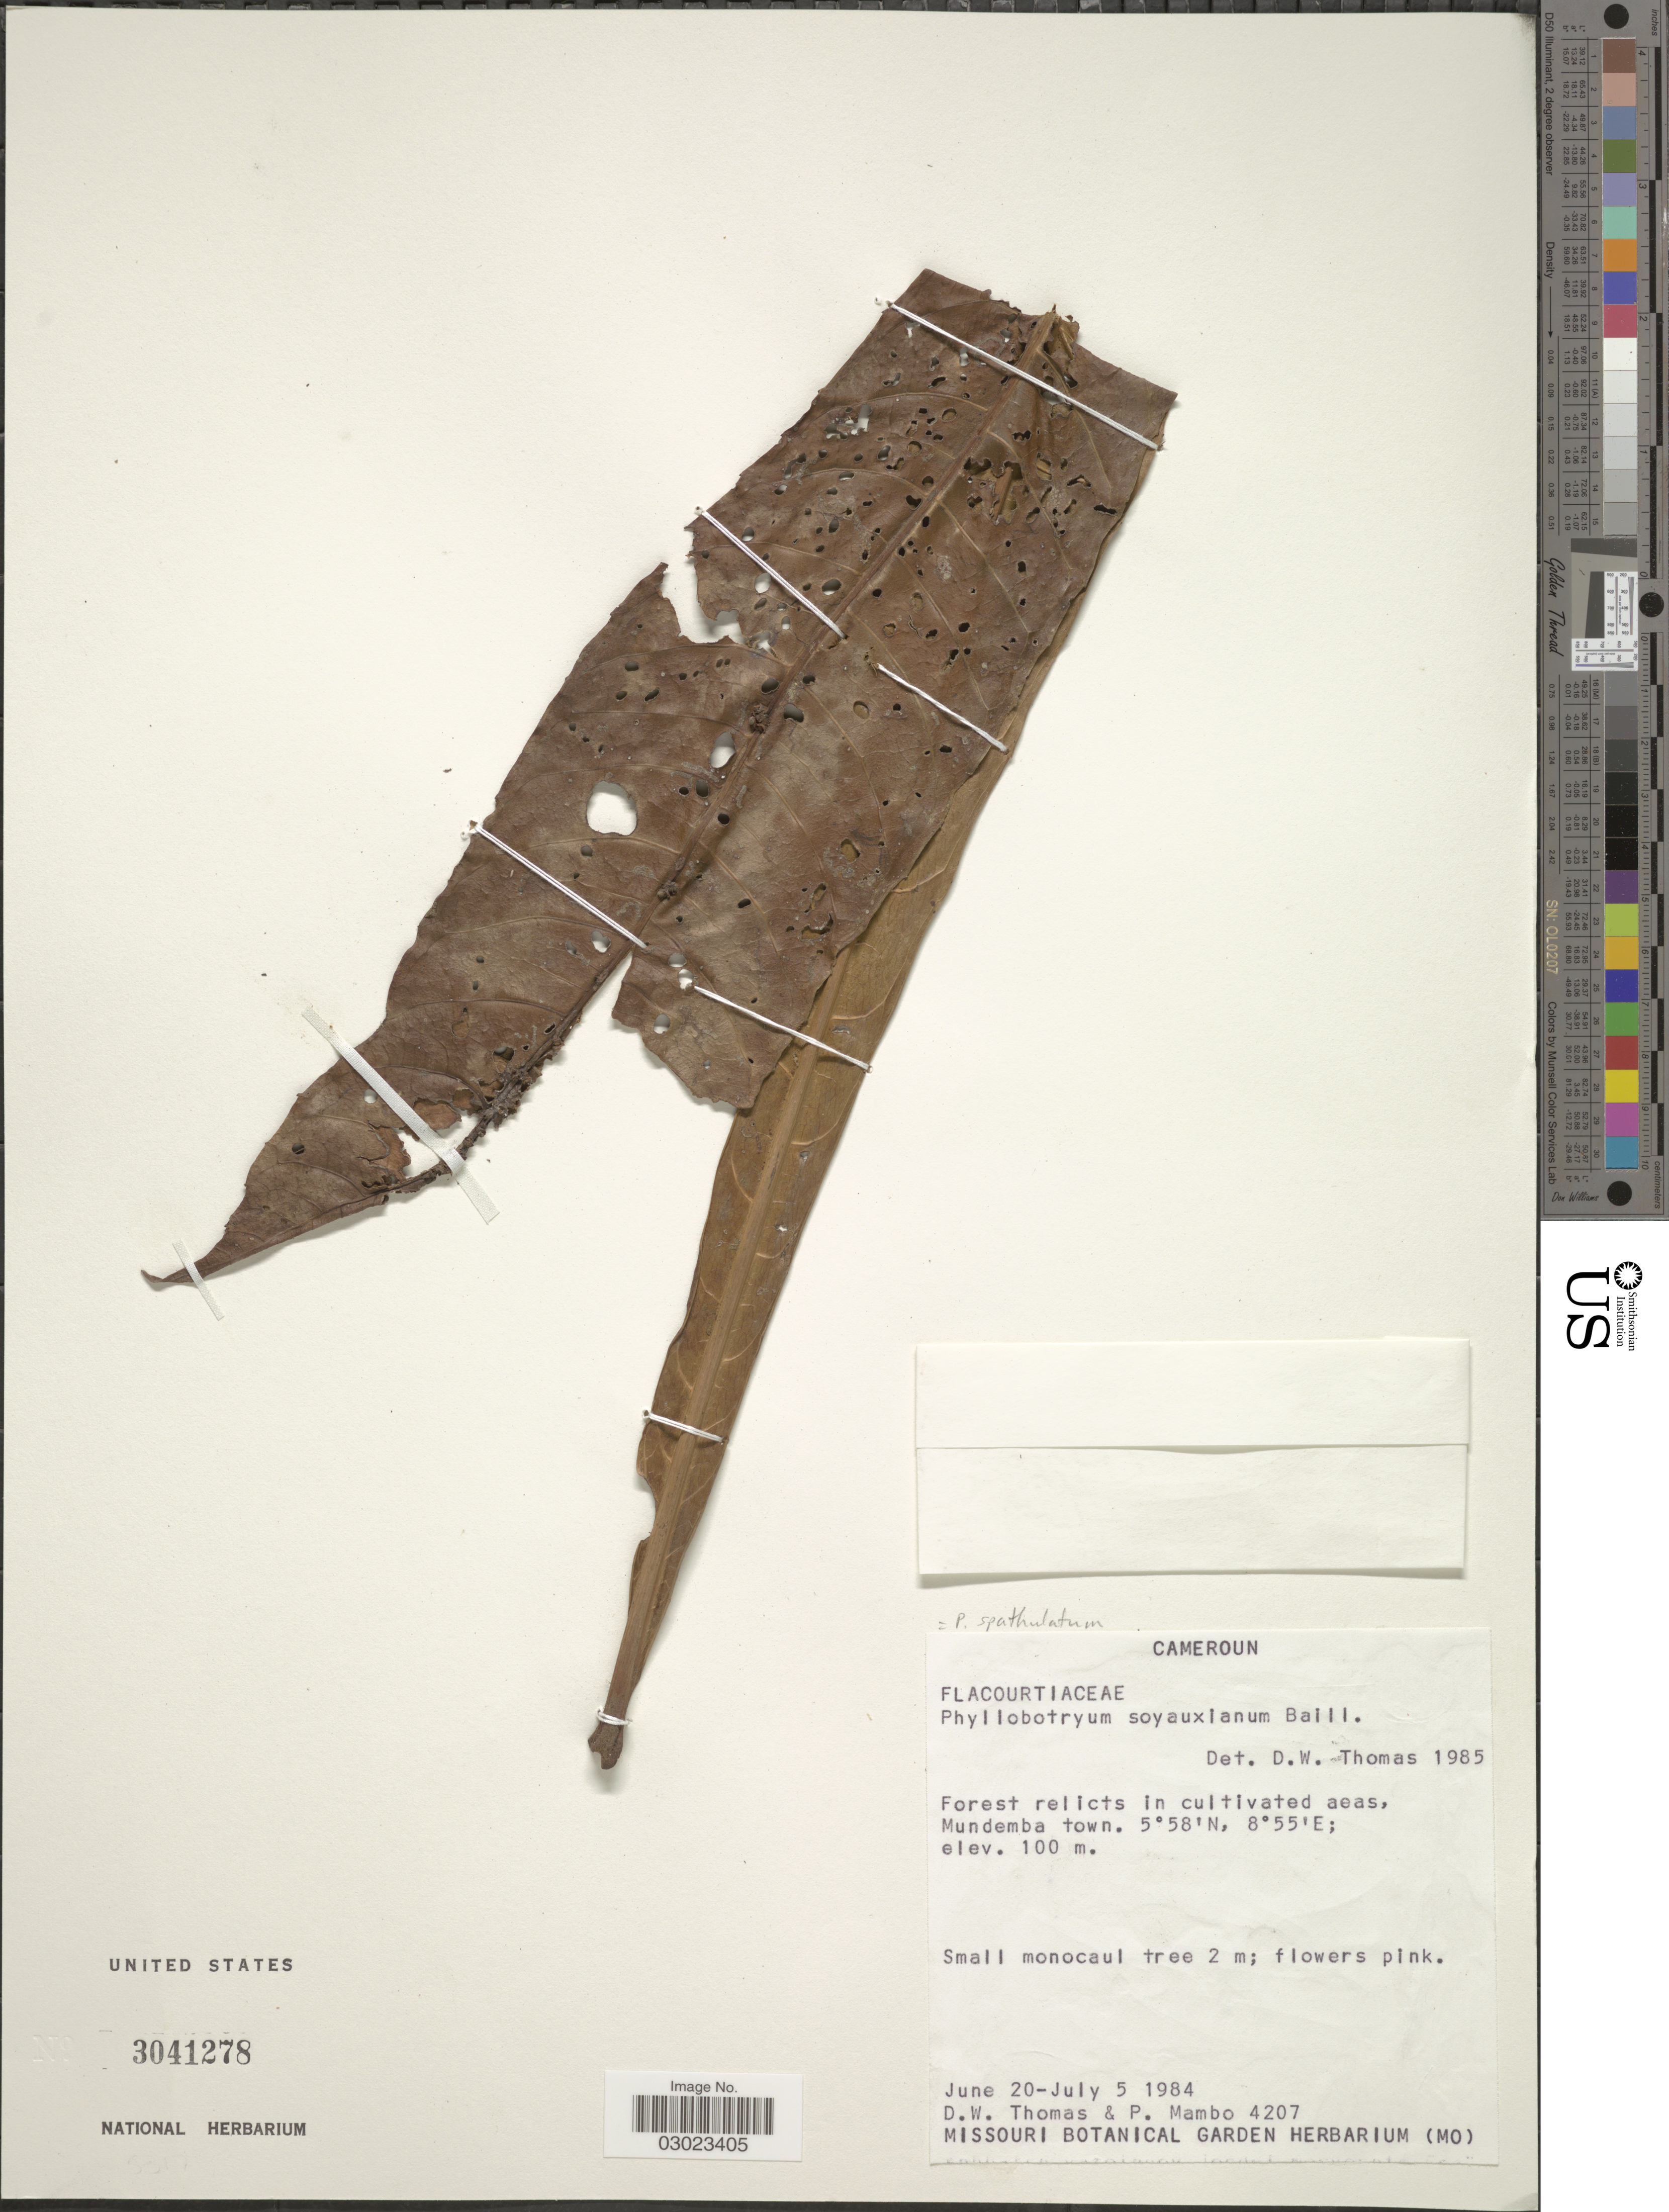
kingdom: Plantae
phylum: Tracheophyta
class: Magnoliopsida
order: Malpighiales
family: Salicaceae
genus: Phyllobotryon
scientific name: Phyllobotryon spathulatum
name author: Müll. Arg.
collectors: D. W. Thomas & P. Mambo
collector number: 4207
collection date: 1984-07-20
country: Cameroon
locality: Cameroun, Mundemba town.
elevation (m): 100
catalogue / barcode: US 3041278